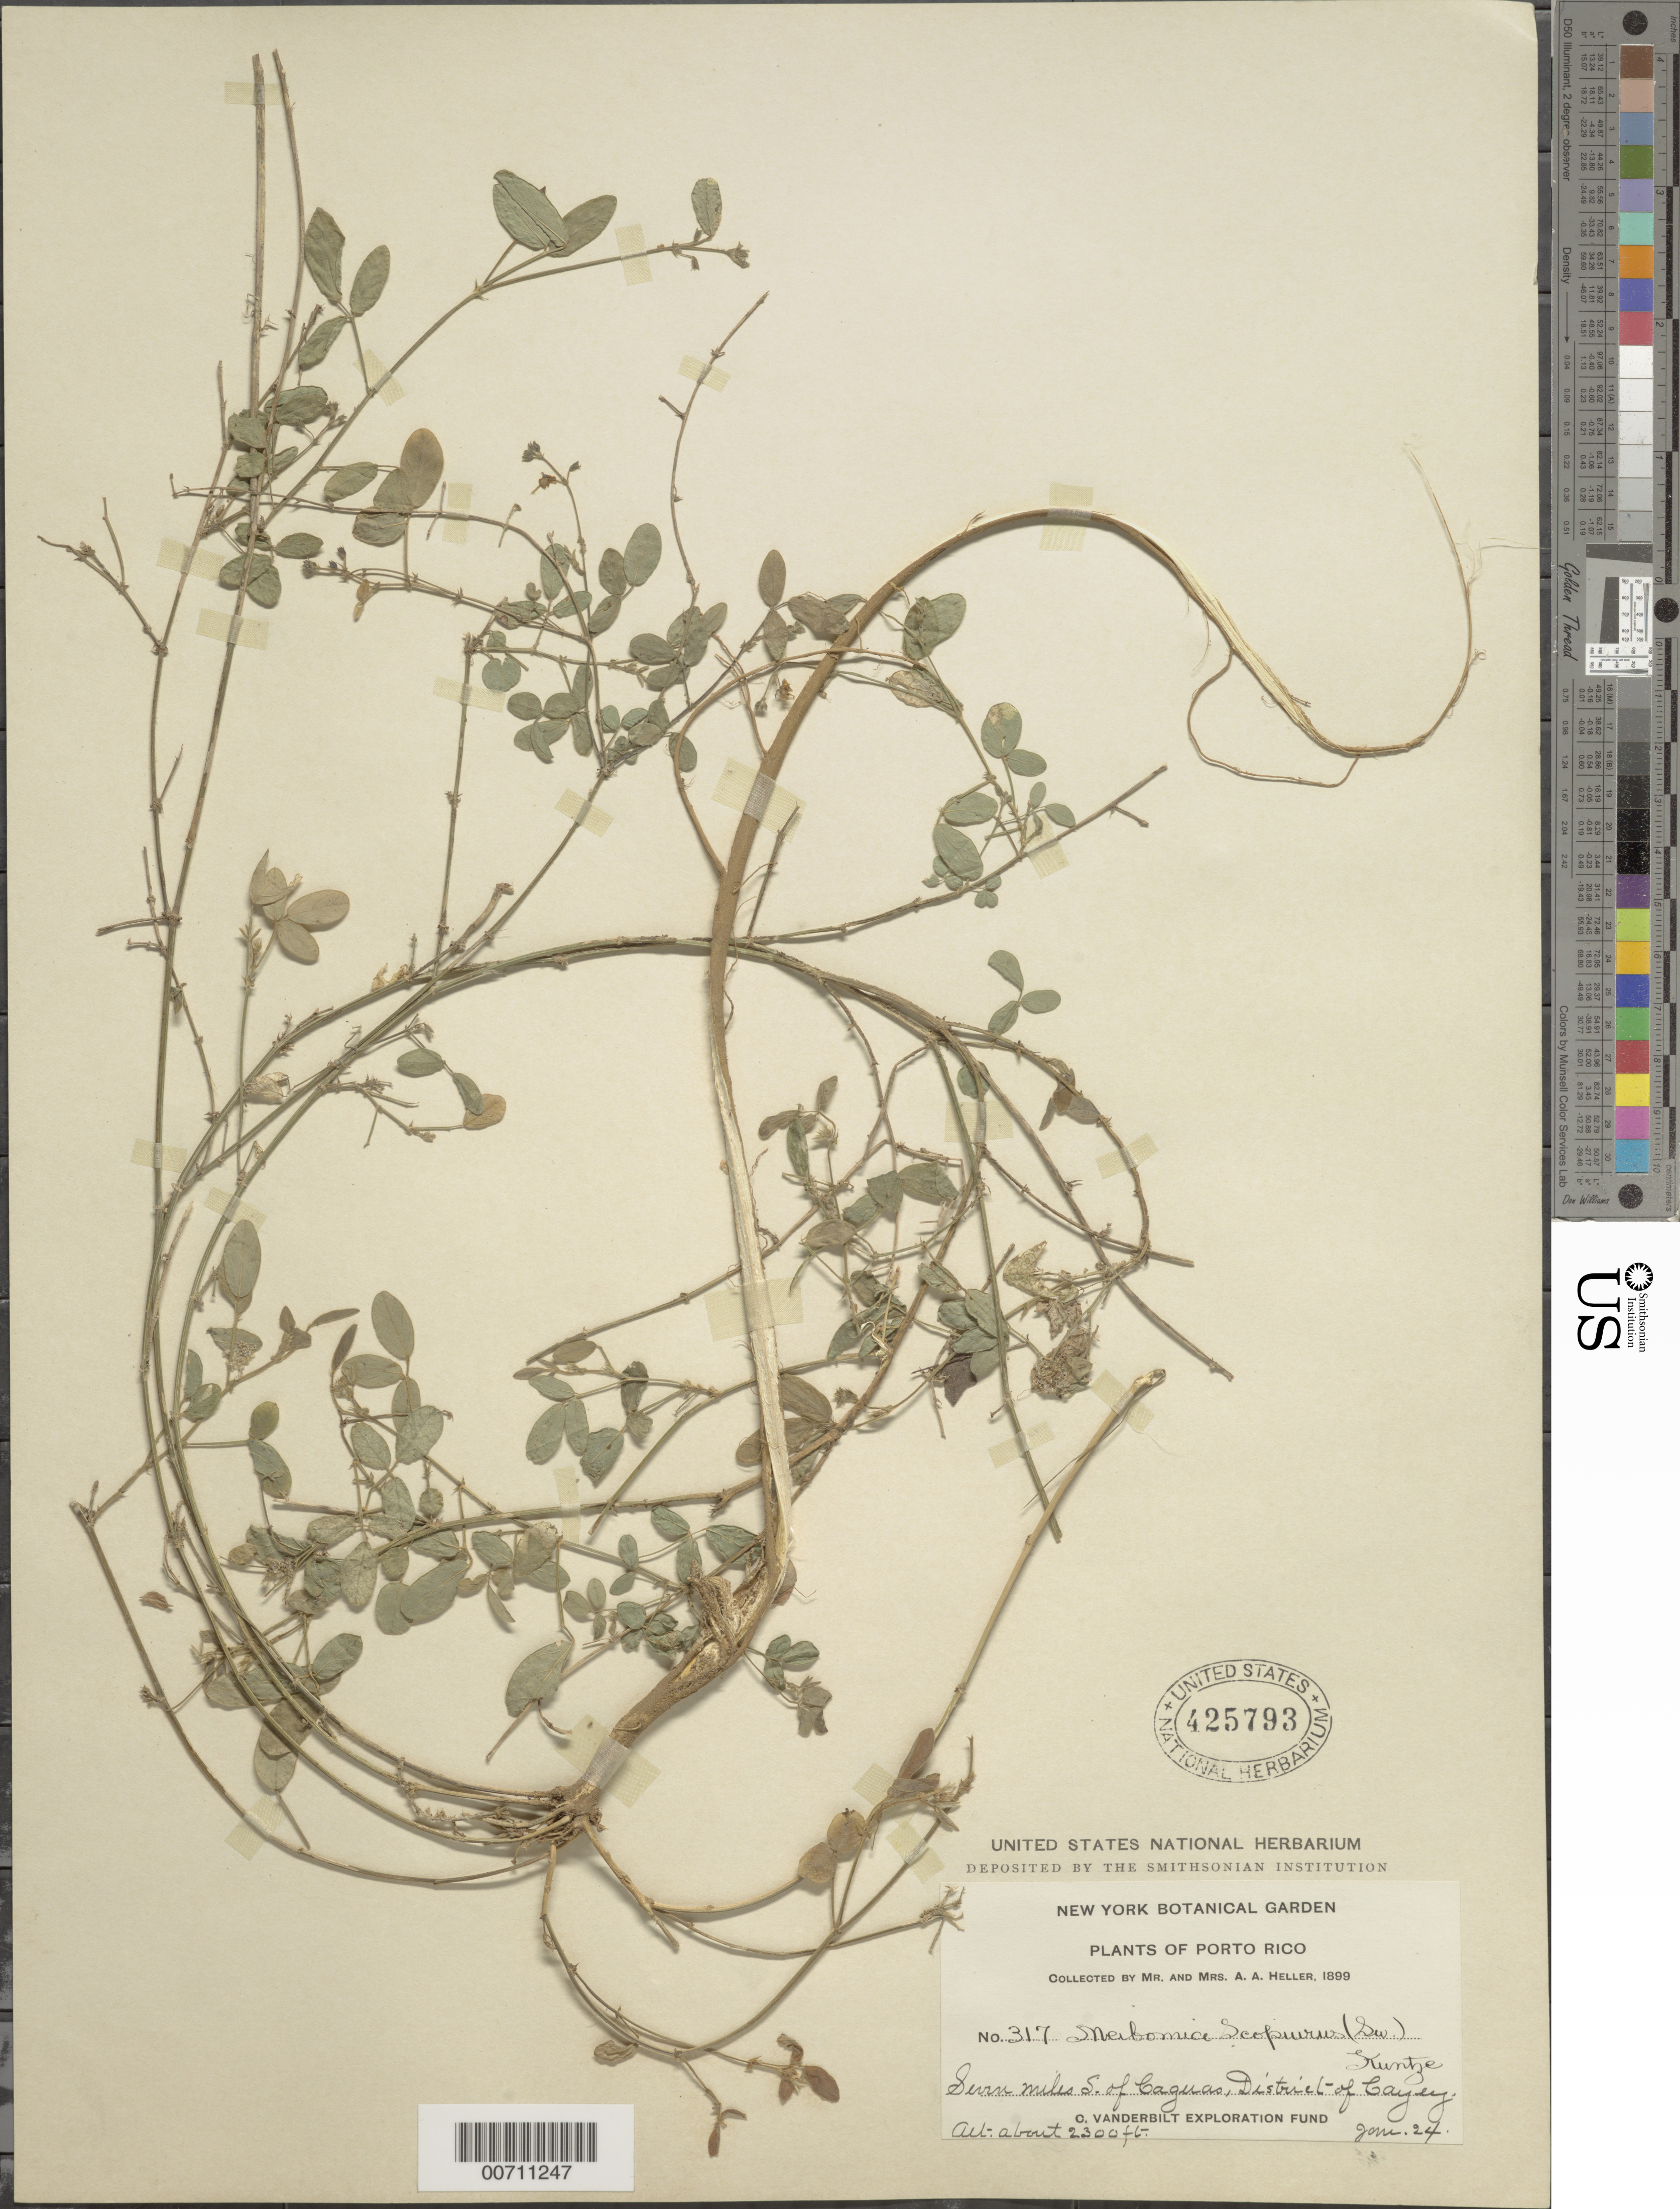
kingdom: Plantae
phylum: Tracheophyta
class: Magnoliopsida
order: Fabales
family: Fabaceae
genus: Desmodium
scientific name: Desmodium scorpiurus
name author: (Sw.) Desv. ex DC.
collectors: A. A. Heller & -- Heller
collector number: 317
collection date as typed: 24 Jan 1899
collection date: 1899-01-24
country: Puerto Rico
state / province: Cayey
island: Greater Antilles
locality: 7 mi S of Caguas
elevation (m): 701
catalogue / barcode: US 425793